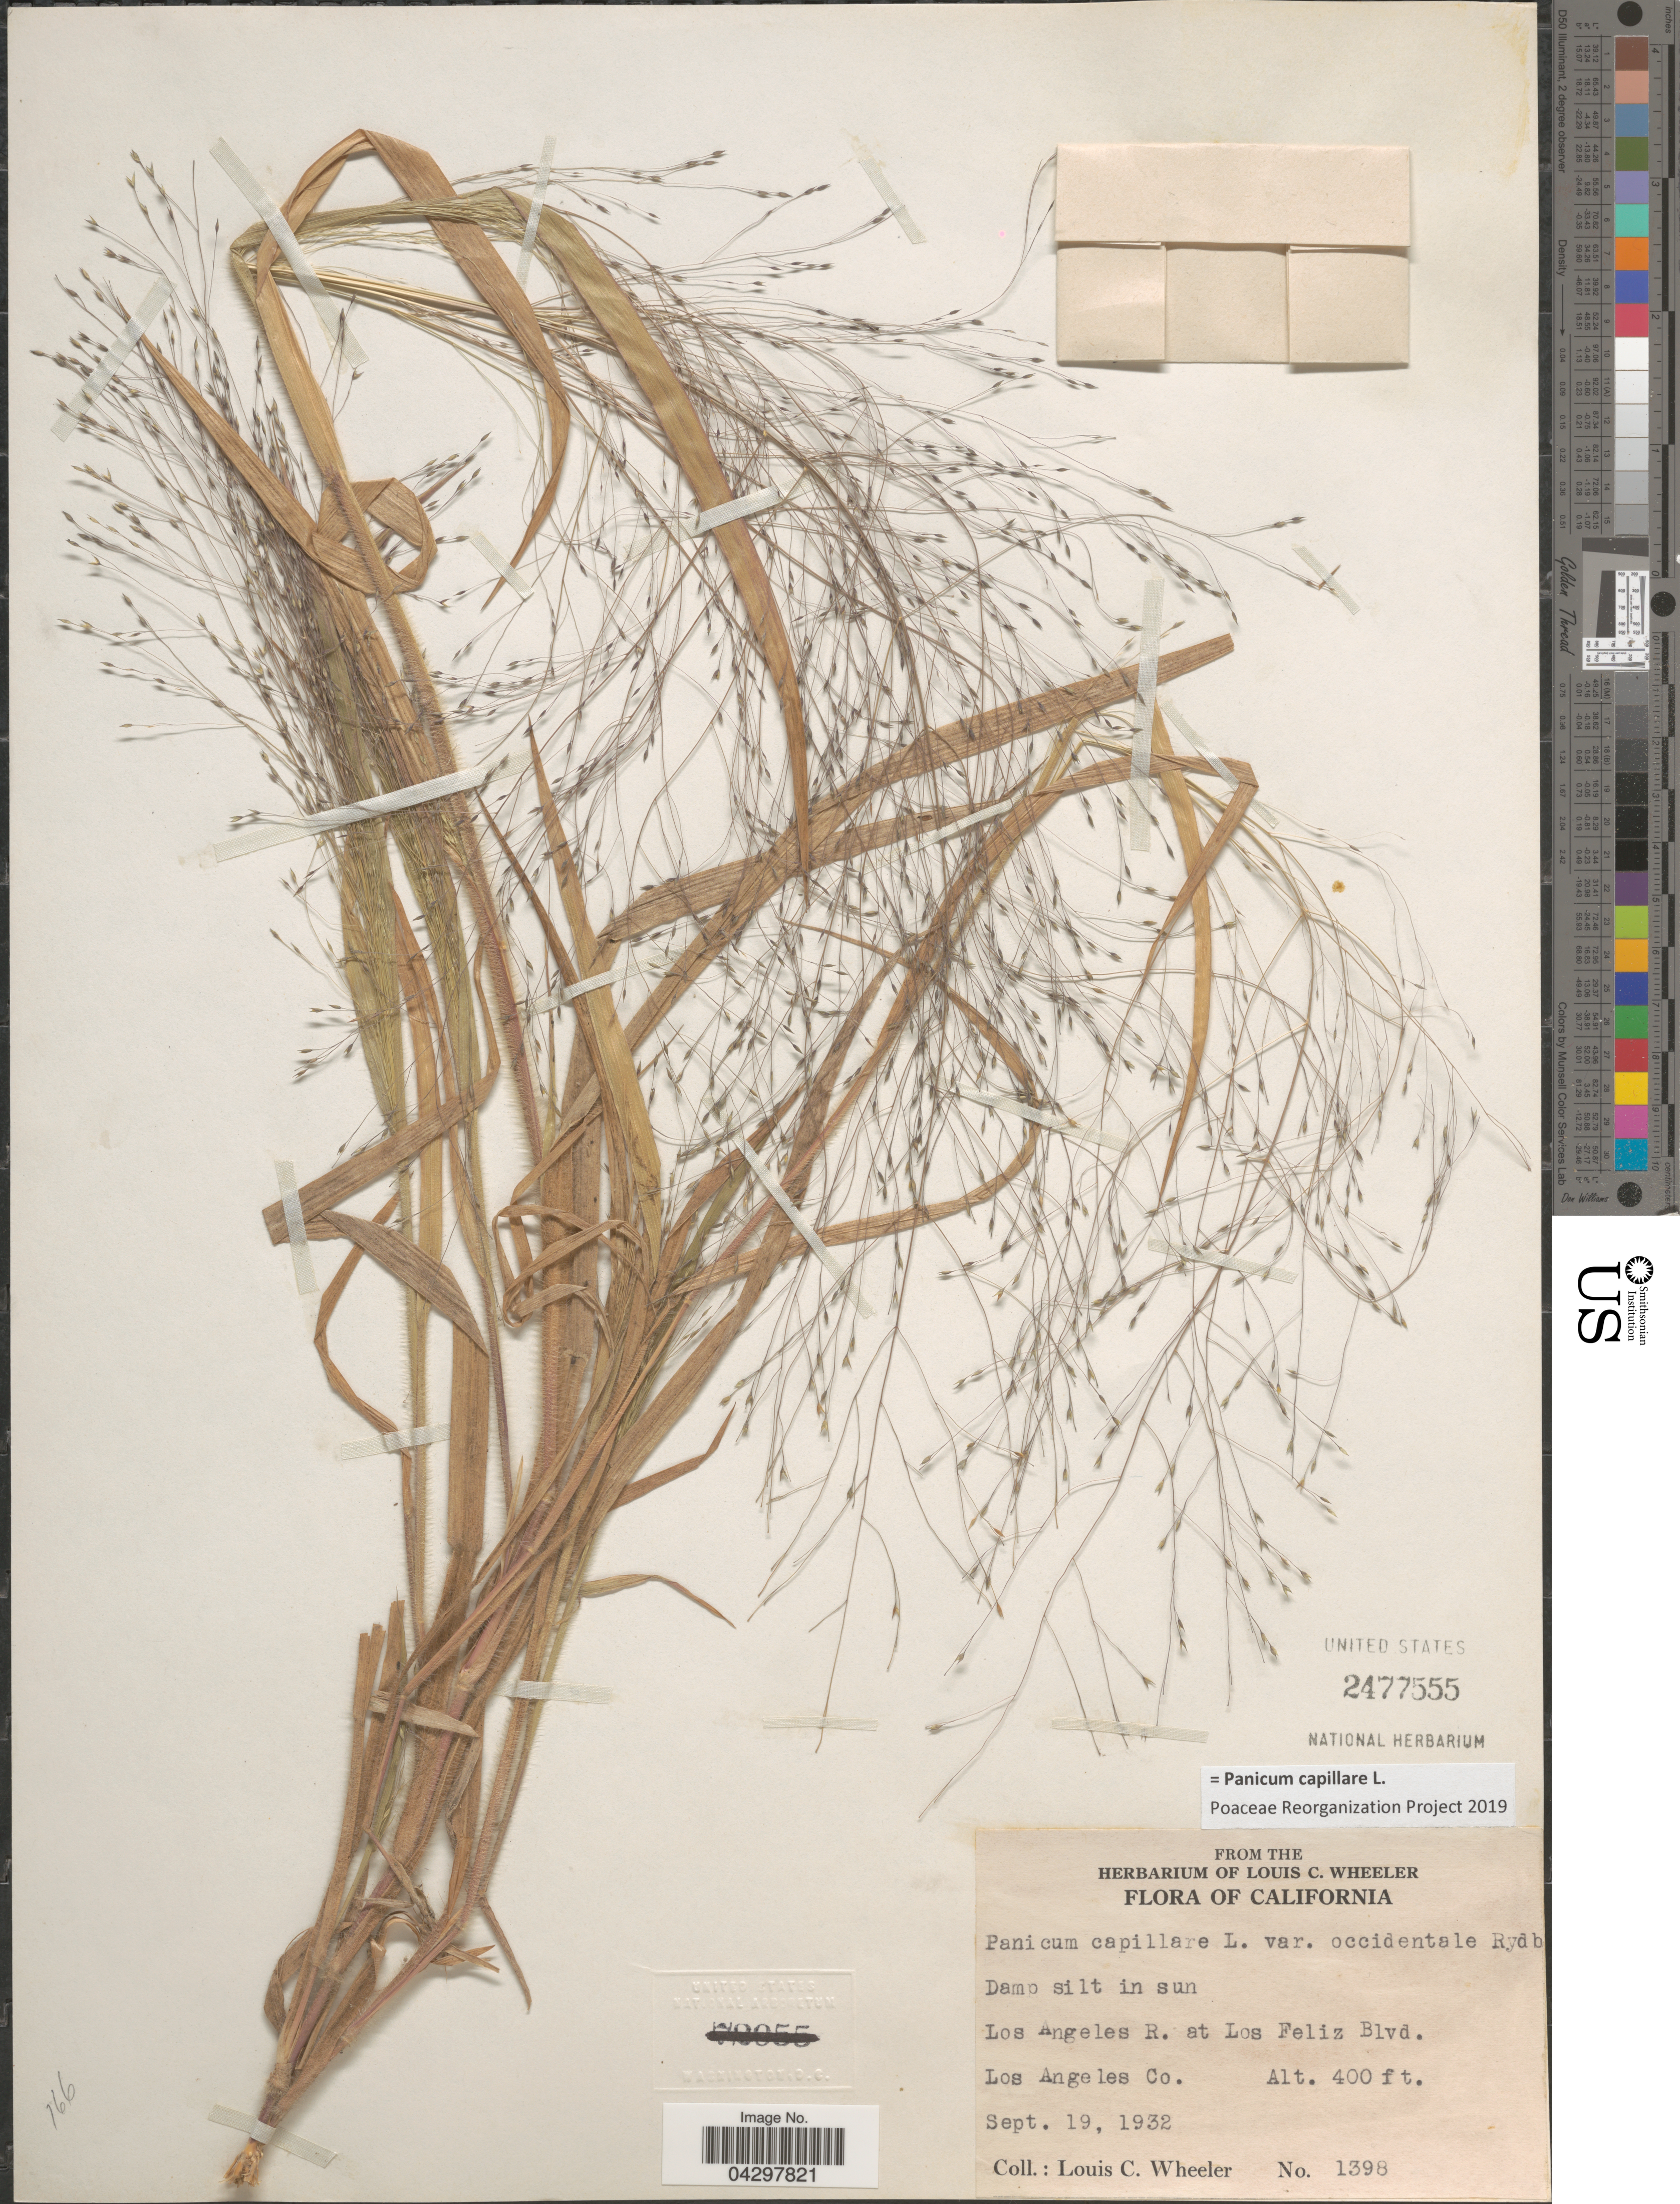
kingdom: Plantae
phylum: Tracheophyta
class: Liliopsida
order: Poales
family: Poaceae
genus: Panicum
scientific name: Panicum capillare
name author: L.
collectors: L. C. Wheeler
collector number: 1398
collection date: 1932-09-19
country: United States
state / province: California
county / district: Los Angeles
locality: Los Angeles R. at Los Feliz Blvd. Los Angeles Co.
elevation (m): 122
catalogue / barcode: US 2477555